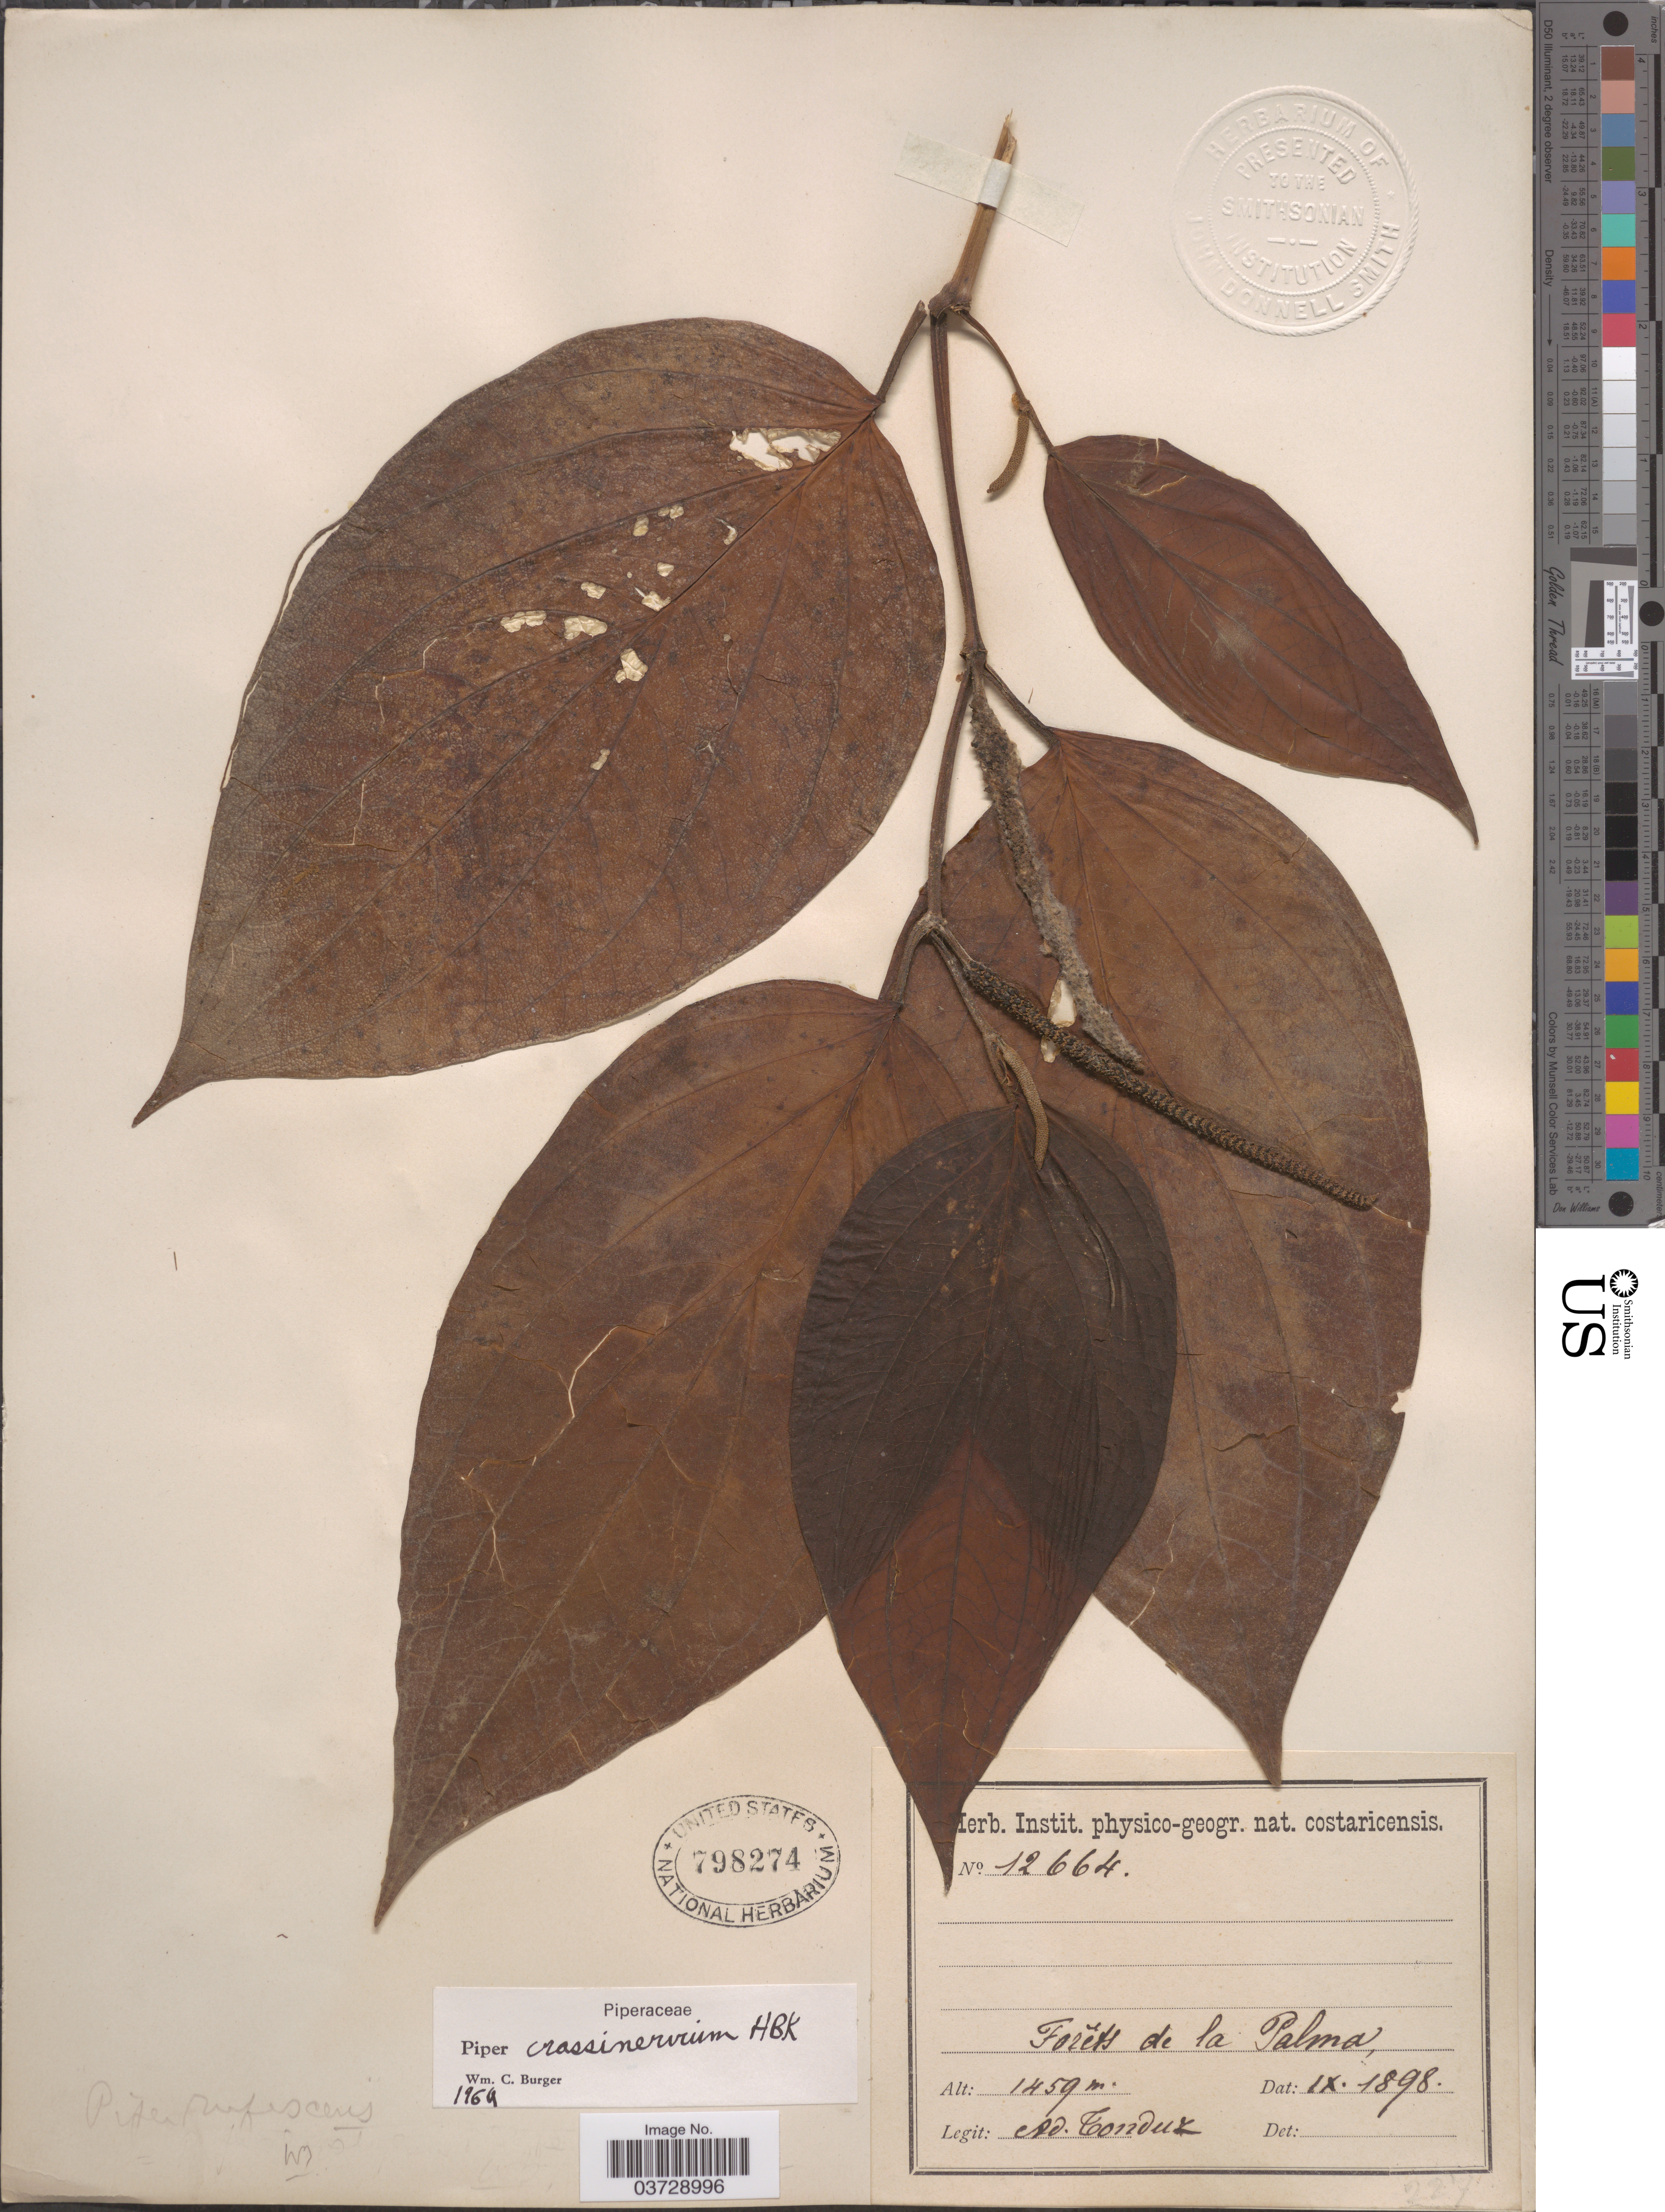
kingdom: Plantae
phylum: Tracheophyta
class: Magnoliopsida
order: Piperales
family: Piperaceae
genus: Piper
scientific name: Piper crassinervium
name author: Kunth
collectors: A. Tonduz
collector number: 12664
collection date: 1898-09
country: Costa Rica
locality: Forêts de la Palma.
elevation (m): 1459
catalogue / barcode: US 798274